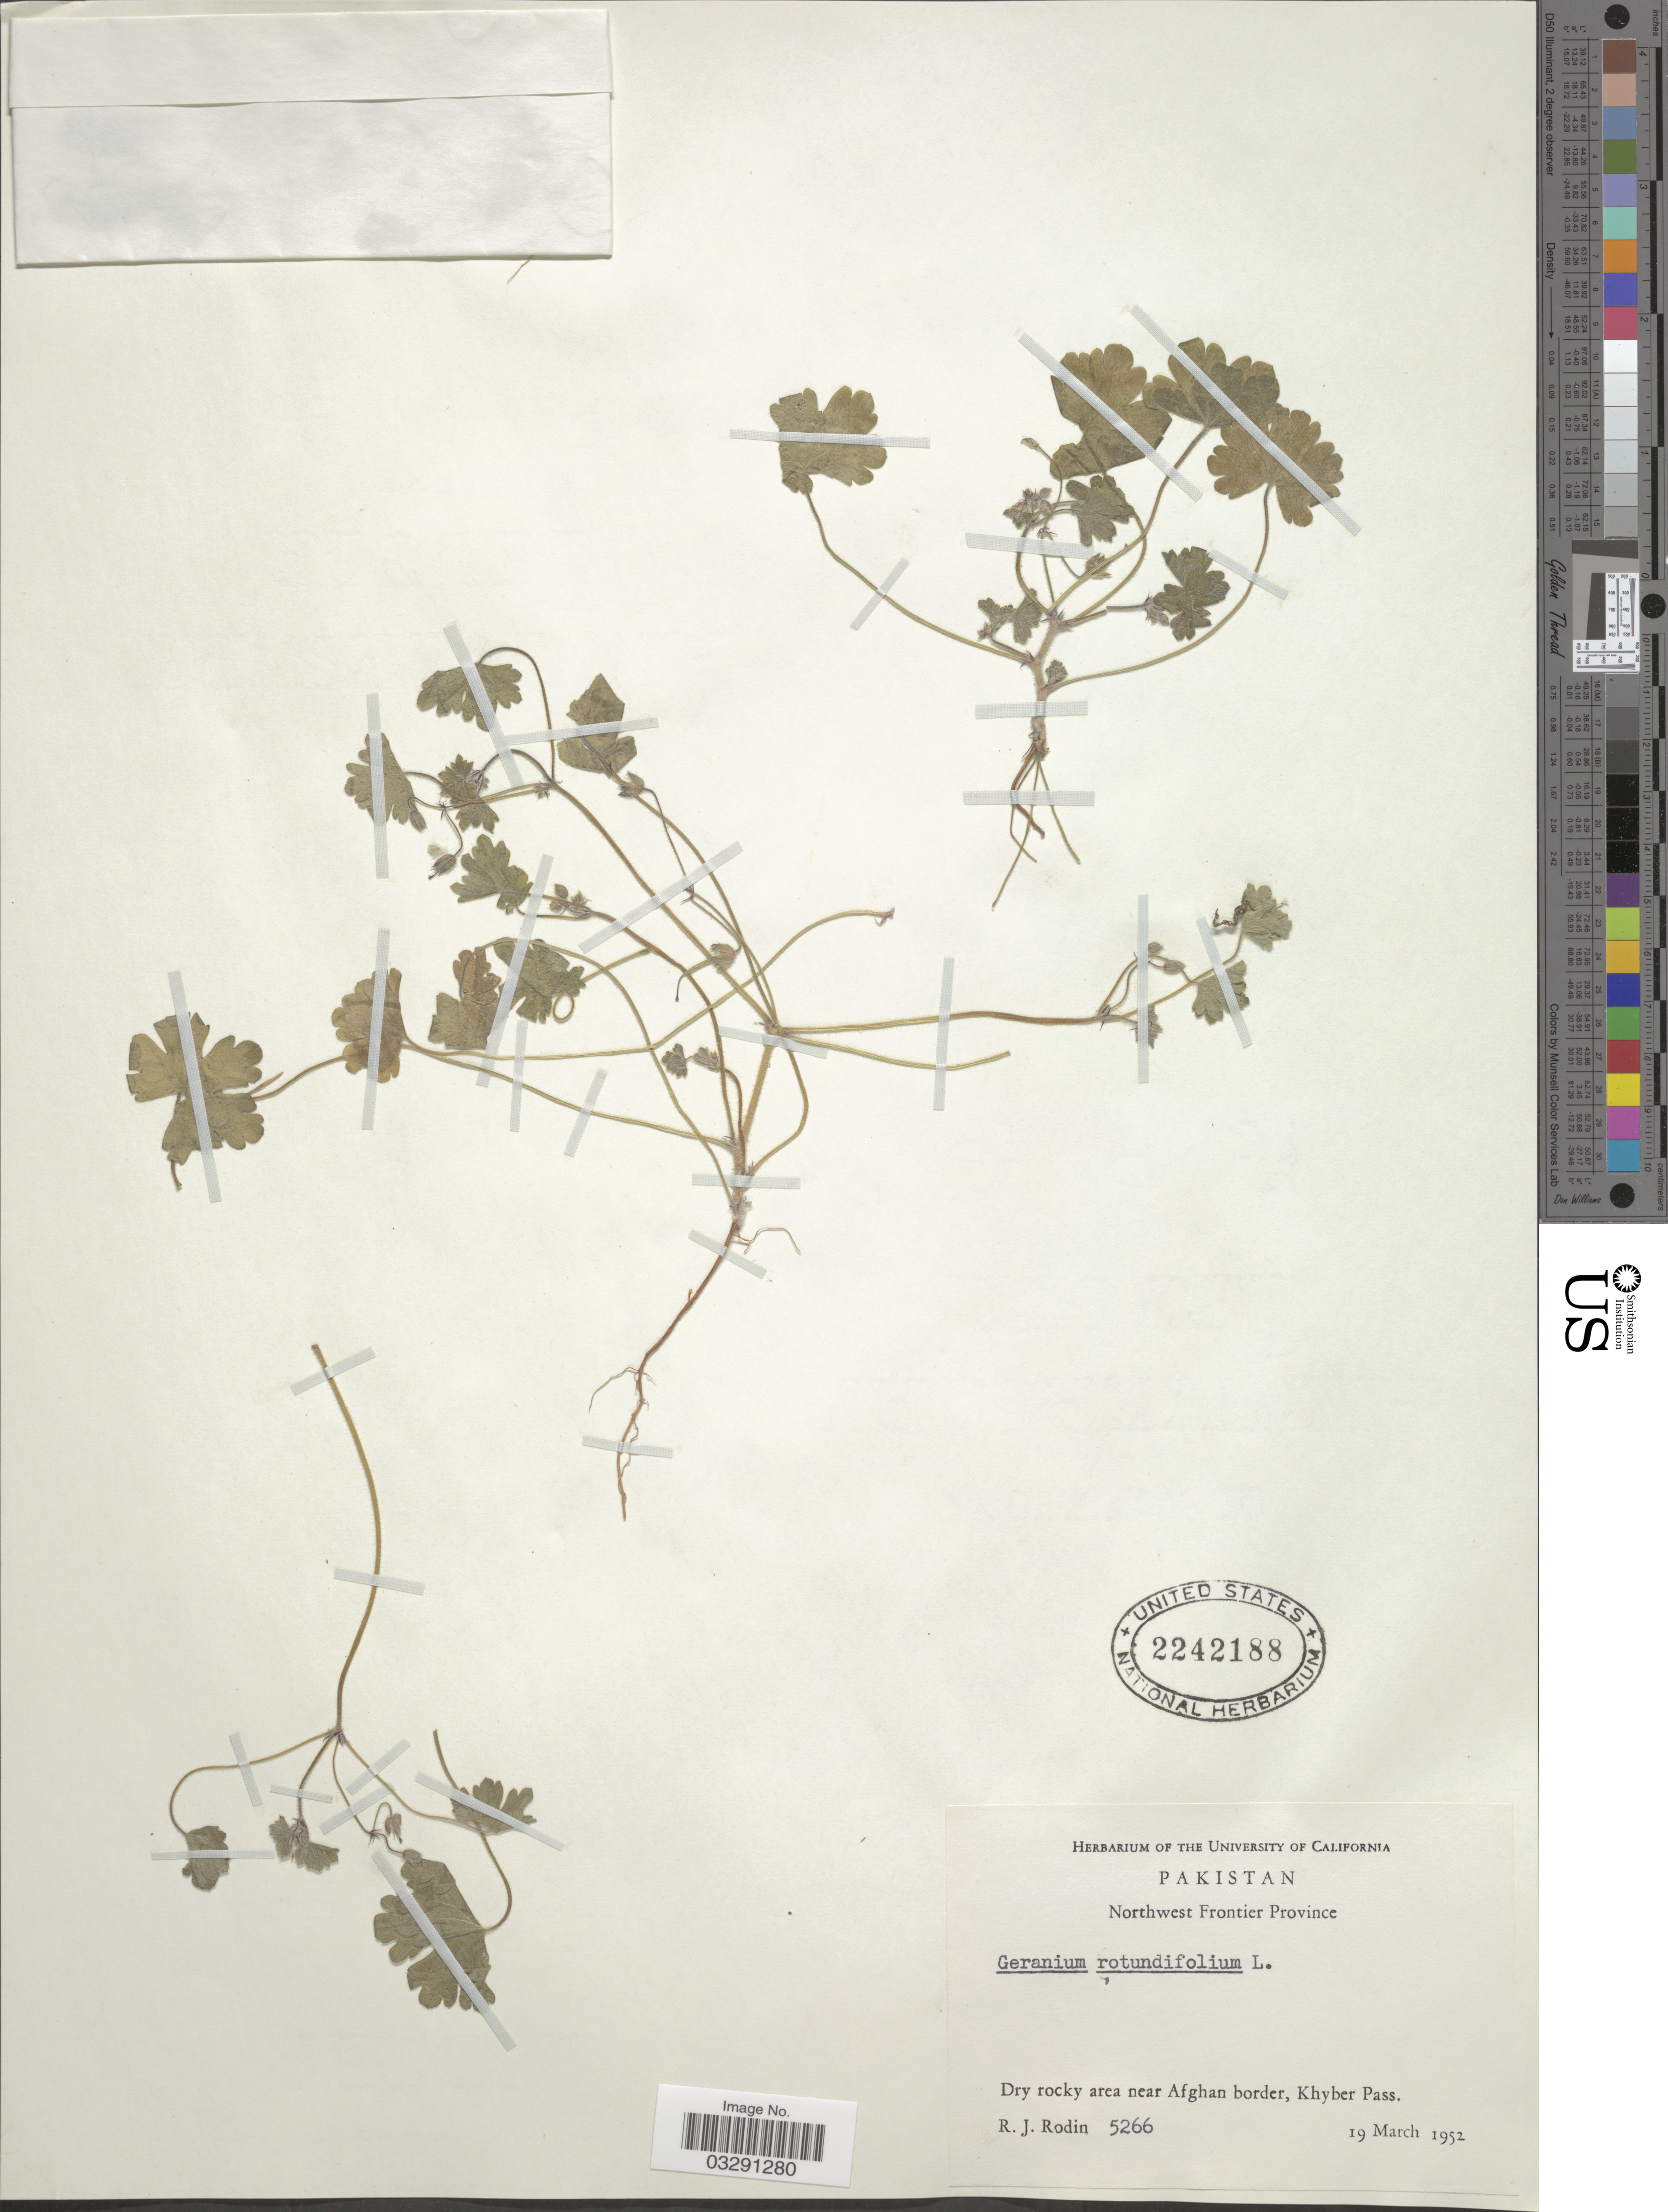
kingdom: Plantae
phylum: Tracheophyta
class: Magnoliopsida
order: Geraniales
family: Geraniaceae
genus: Geranium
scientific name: Geranium rotundifolium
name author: L.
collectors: R. J. Rodin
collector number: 5266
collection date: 1952-03-19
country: Pakistan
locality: Northwest Frontier Province, Dry rocky area near Afghan border, Khyber Pass.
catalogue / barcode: US 2242188